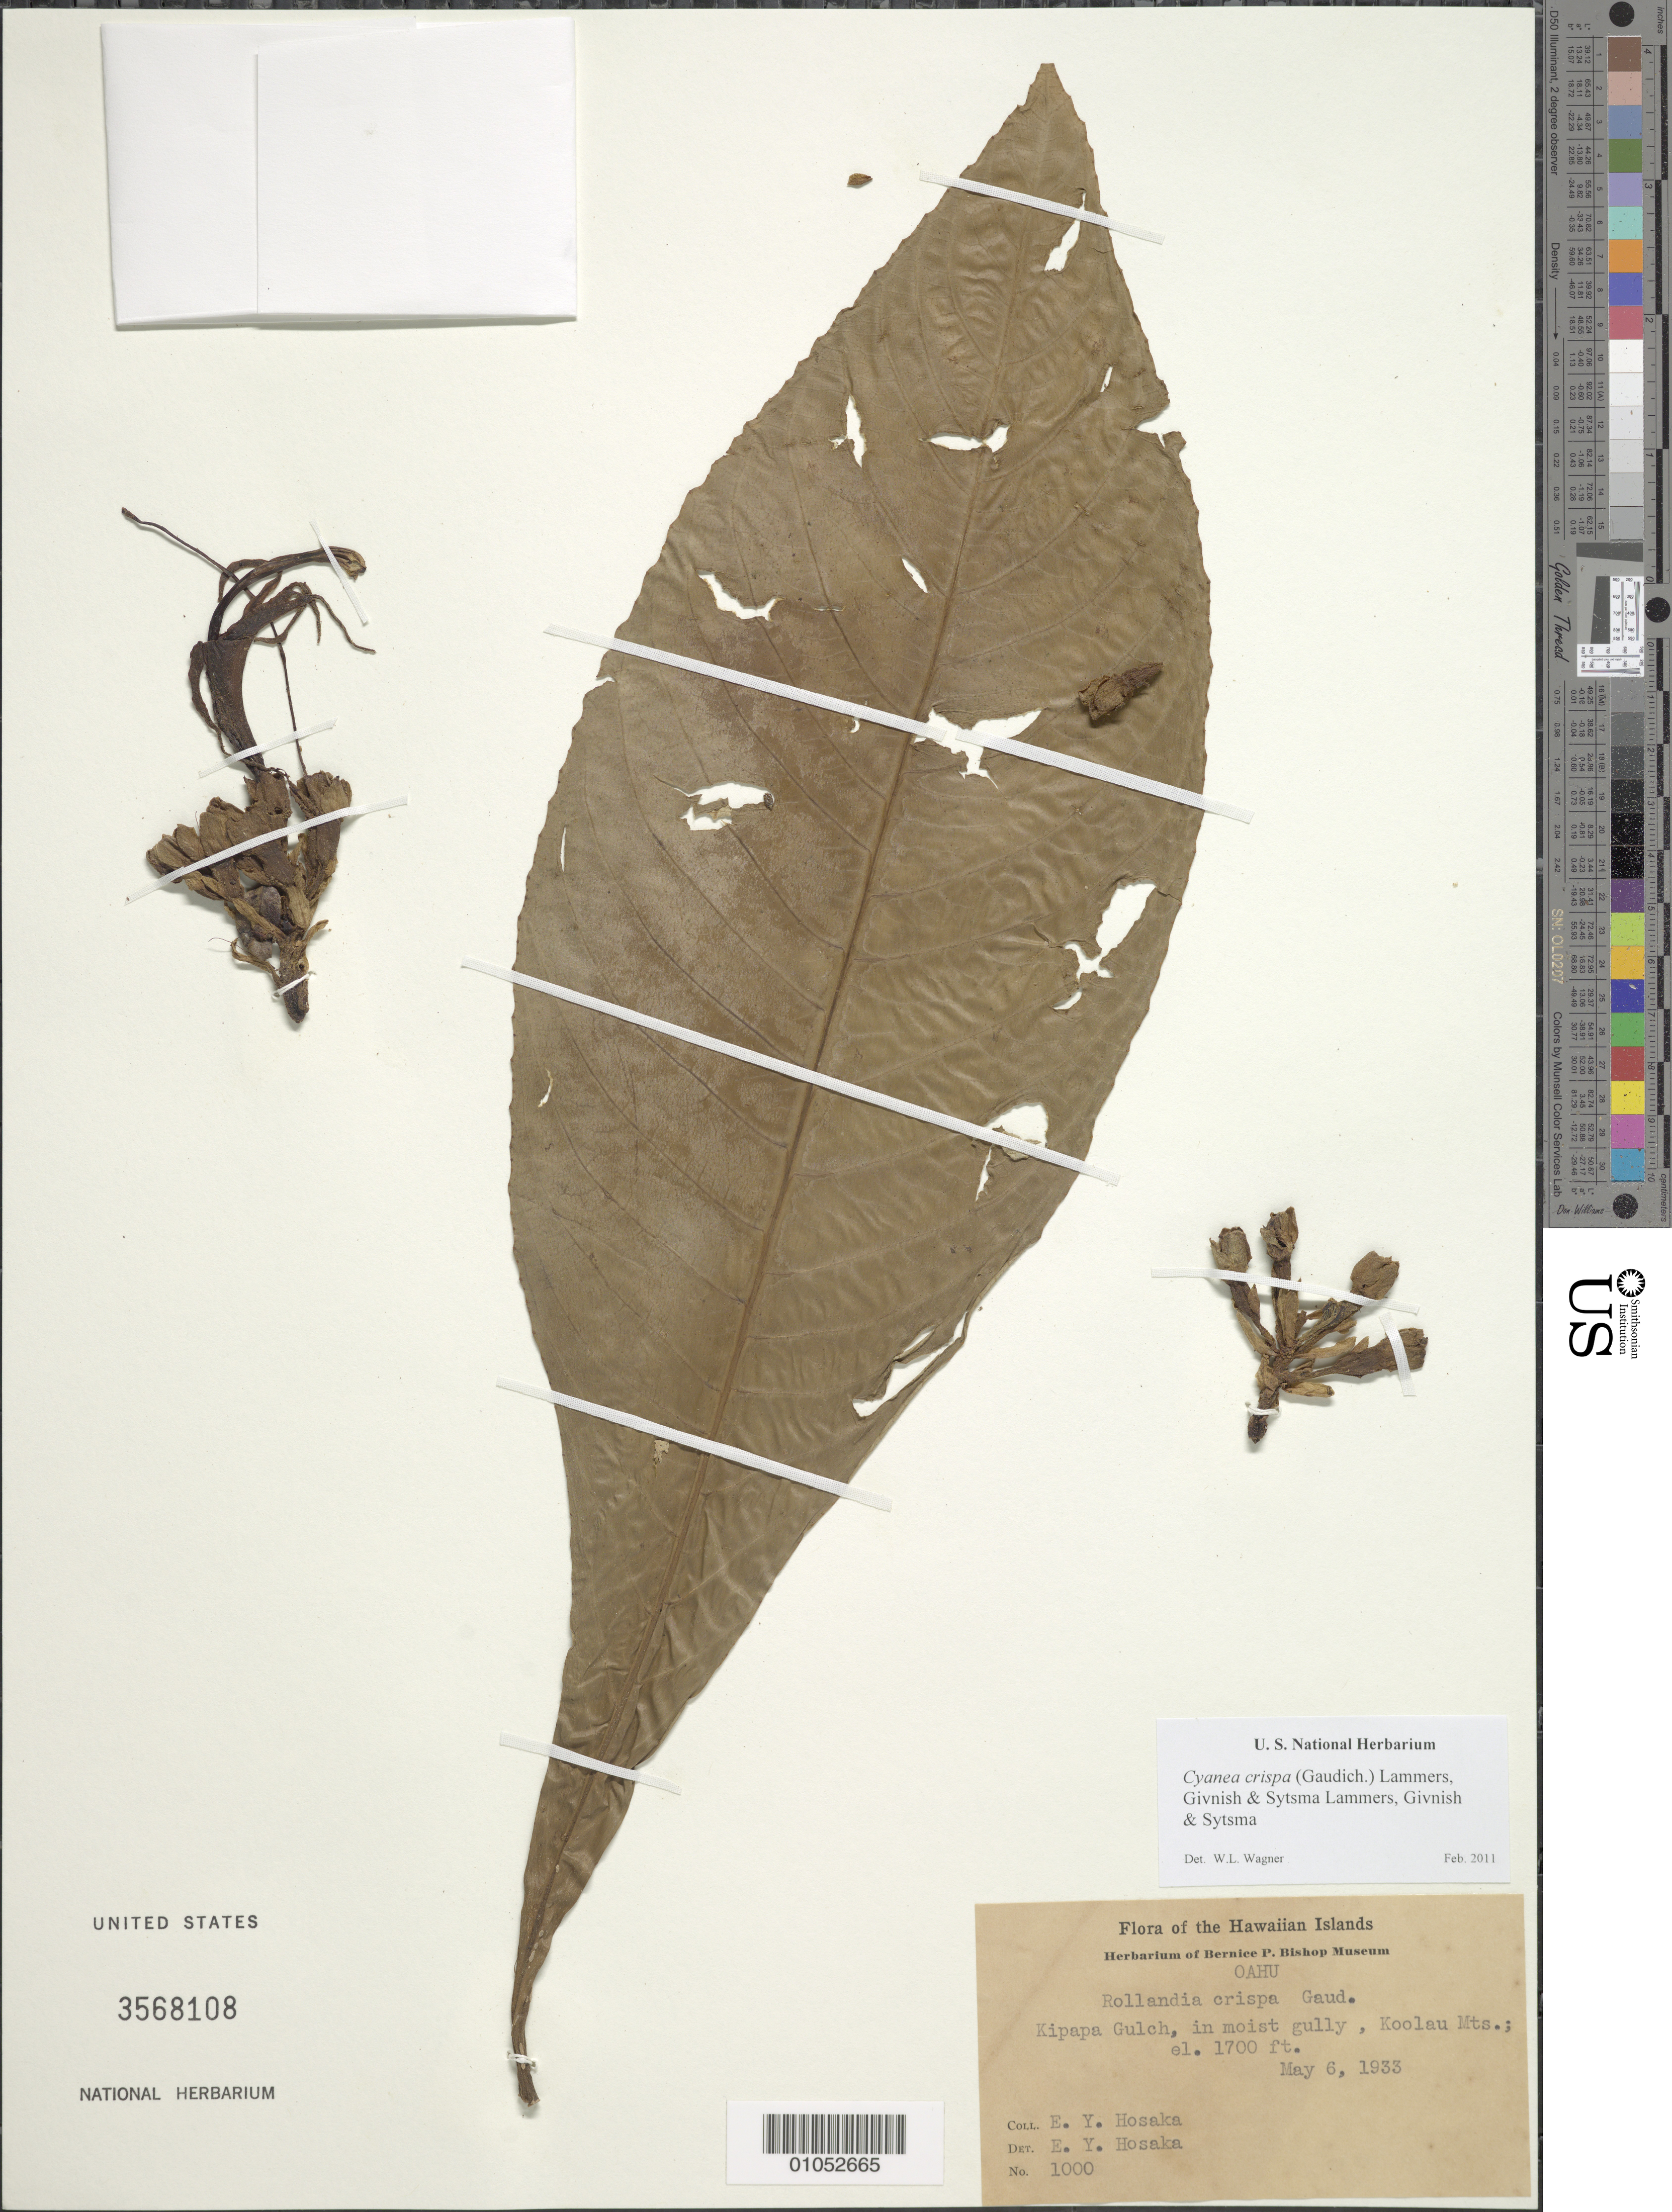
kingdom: Plantae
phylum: Tracheophyta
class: Magnoliopsida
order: Asterales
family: Campanulaceae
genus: Cyanea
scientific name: Cyanea crispa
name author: (Gaudich.) Lammers et al.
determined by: Wagner, W. L., (BOT), Smithsonian Institution - National Museum of Natural History (UNITED STATES)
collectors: E. Y. Hosaka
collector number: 1000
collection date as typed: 6 May 1933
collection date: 1933-05-06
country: United States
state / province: Hawaii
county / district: Honolulu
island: Oahu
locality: Kipapa Gulch, in moist gully, Koolau Mts.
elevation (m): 518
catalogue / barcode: US 3568108